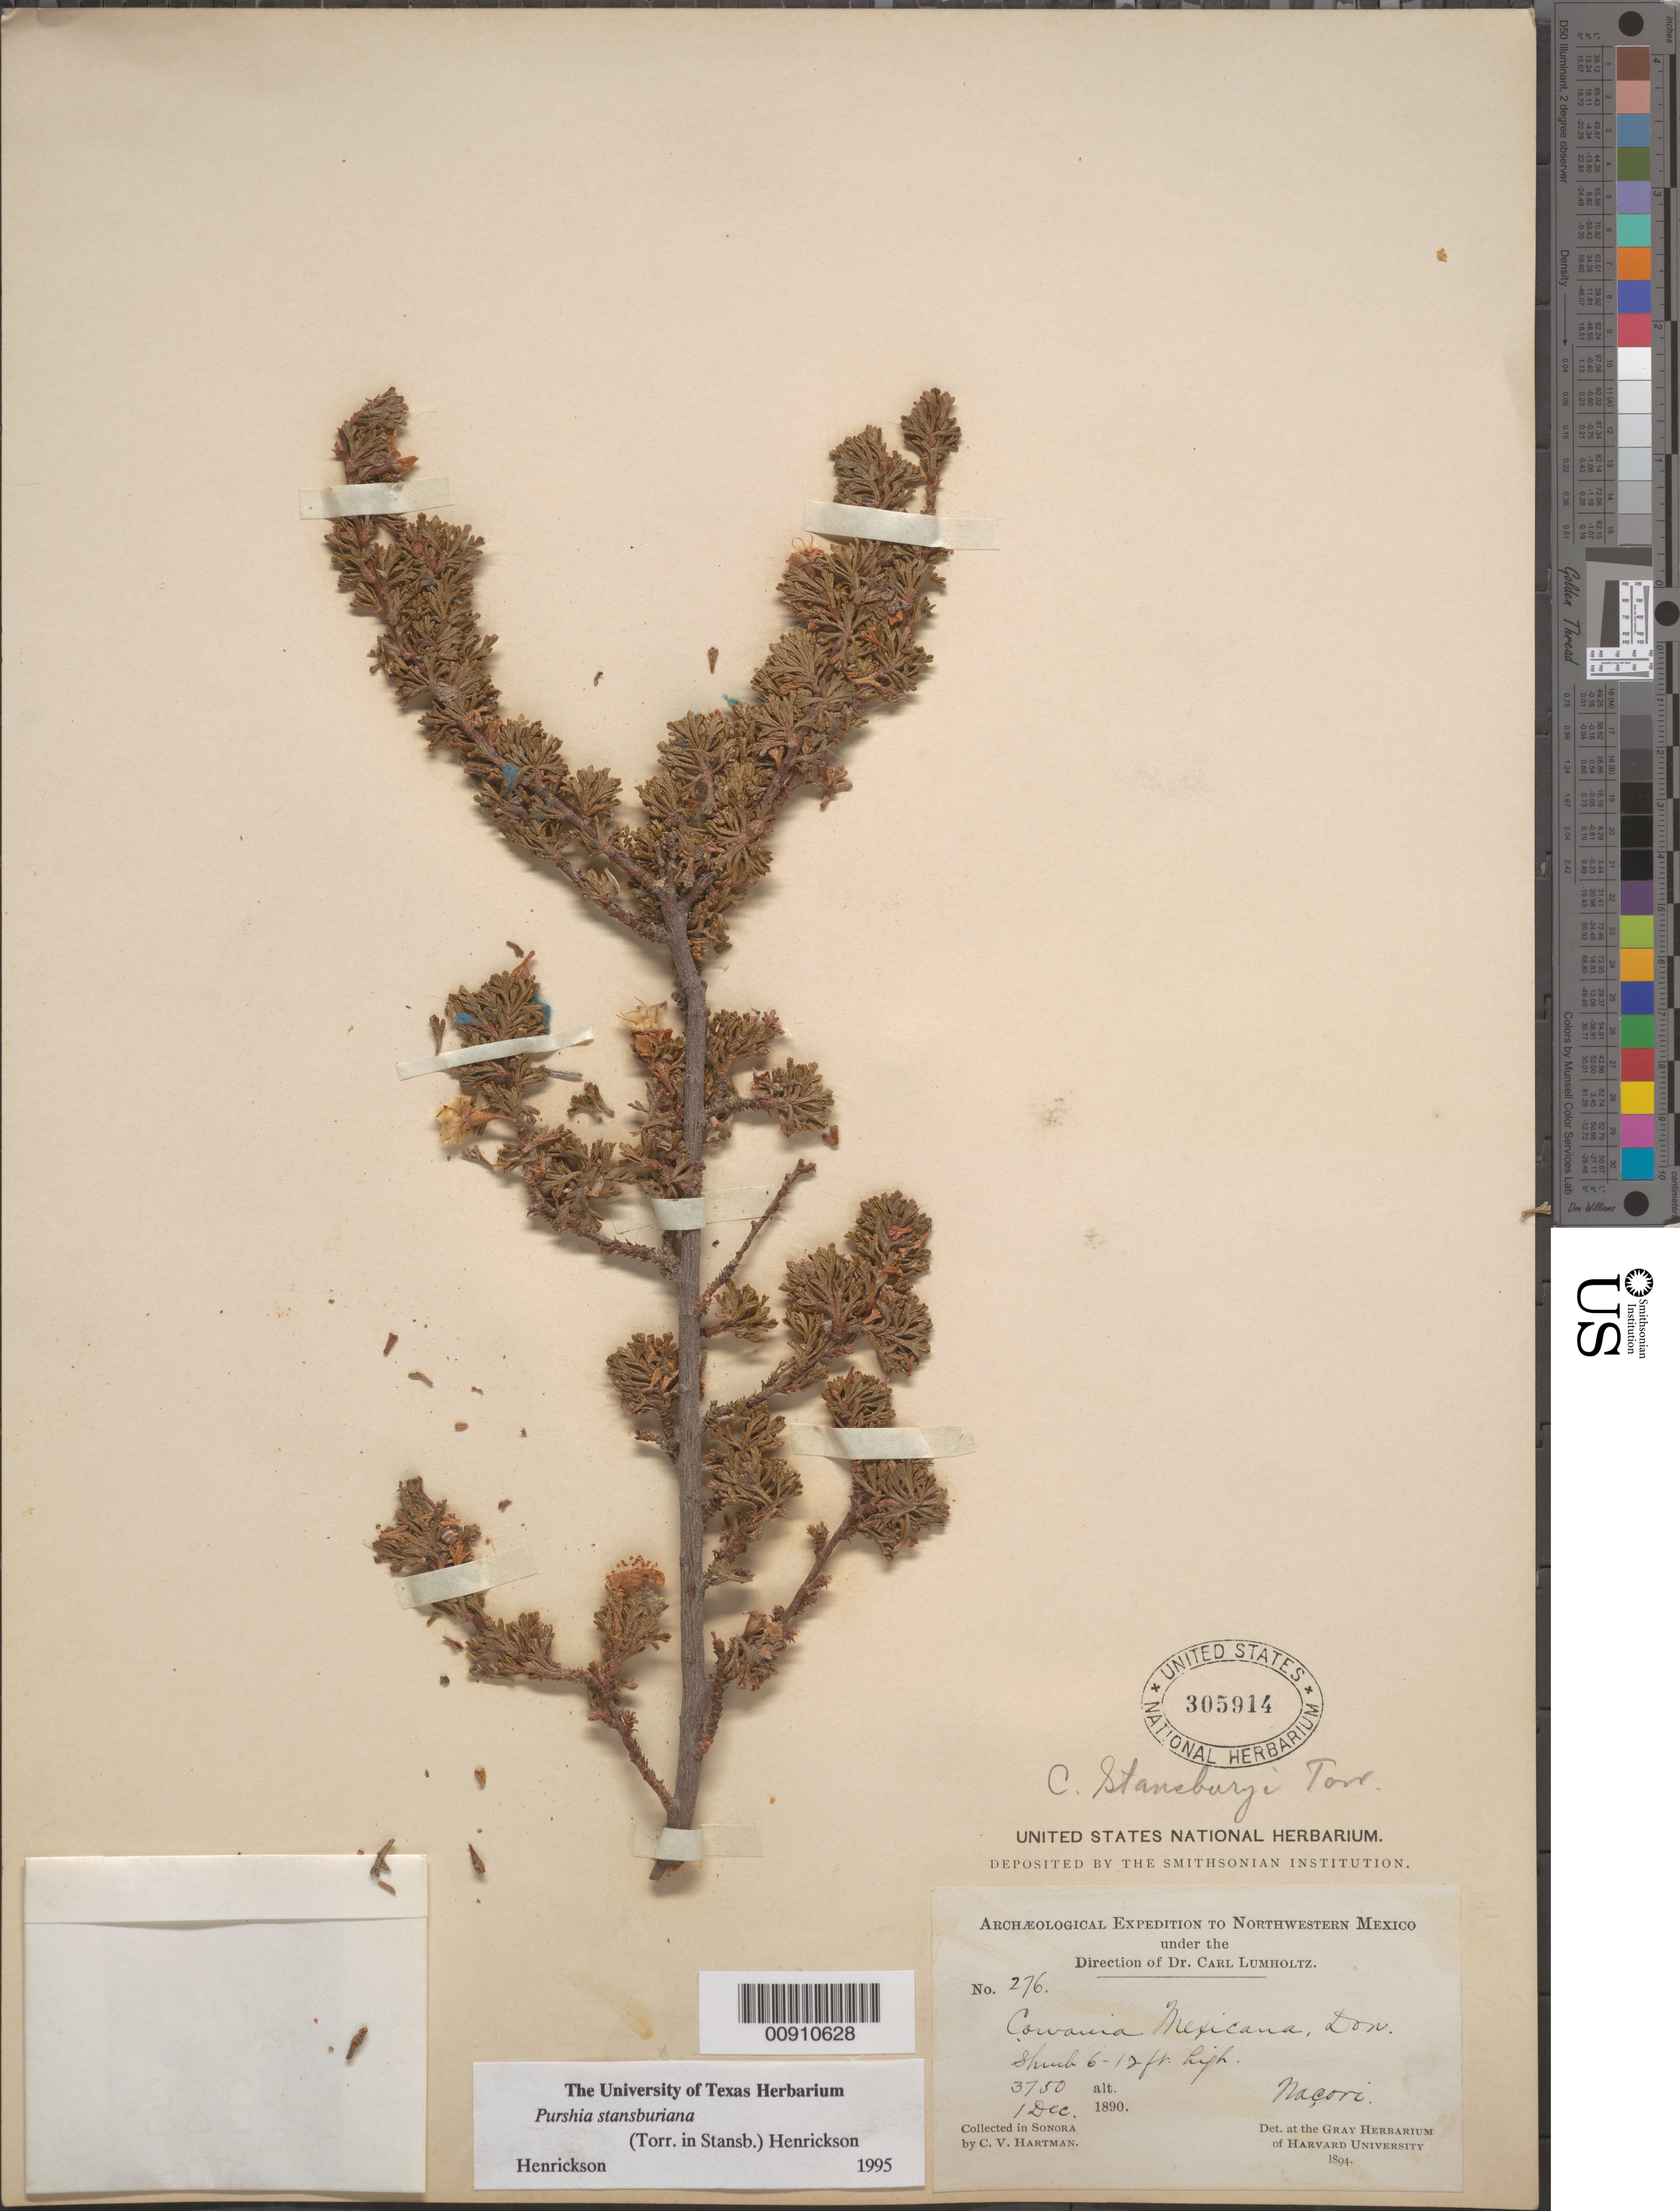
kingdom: Plantae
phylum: Tracheophyta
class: Magnoliopsida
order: Rosales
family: Rosaceae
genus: Purshia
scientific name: Purshia stansburyana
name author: (Torr.) Henrickson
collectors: C. V. Hartman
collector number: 276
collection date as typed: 01 Dec 1890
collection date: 1890-12-01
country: Mexico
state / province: Sonora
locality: Nacori, Sonora.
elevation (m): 1143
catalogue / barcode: US 305914